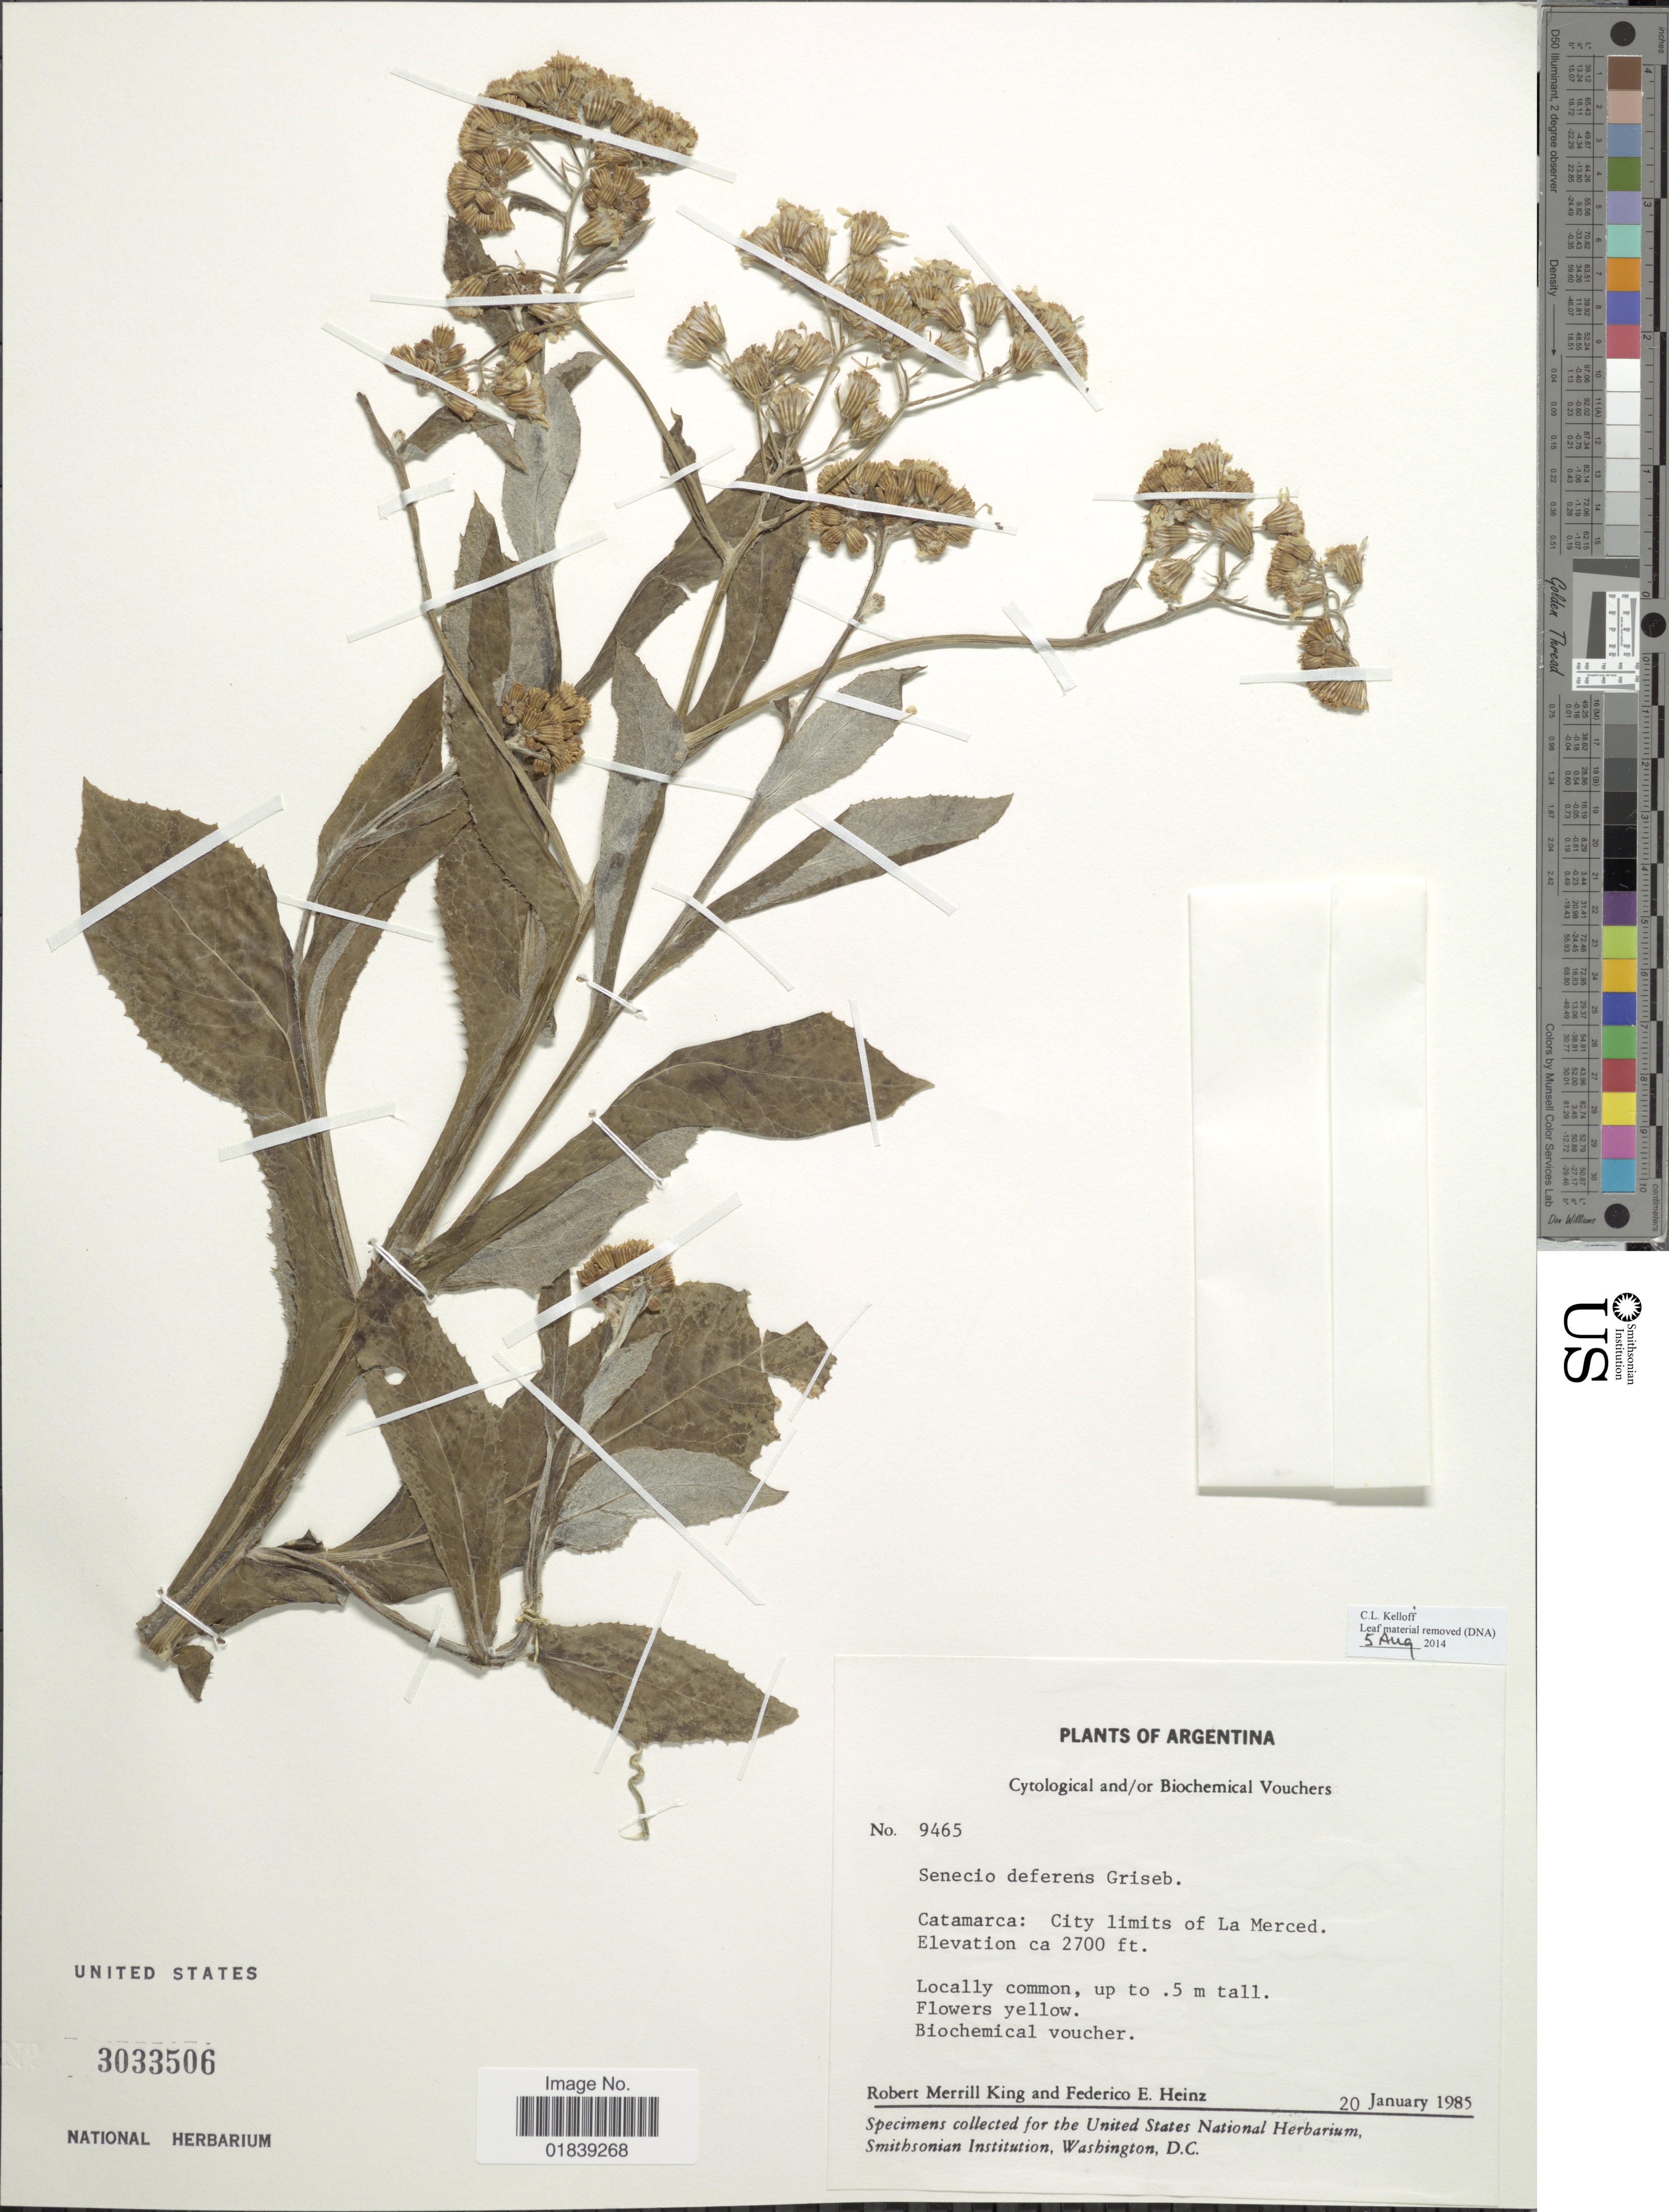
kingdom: Plantae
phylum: Tracheophyta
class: Magnoliopsida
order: Asterales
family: Asteraceae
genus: Senecio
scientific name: Senecio deferens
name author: Griseb.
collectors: R. M. King & F. Heinz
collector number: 9465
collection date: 1985-01-20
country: Argentina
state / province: Catamarca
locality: City limits of La Merced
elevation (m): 823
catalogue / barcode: US 3033506